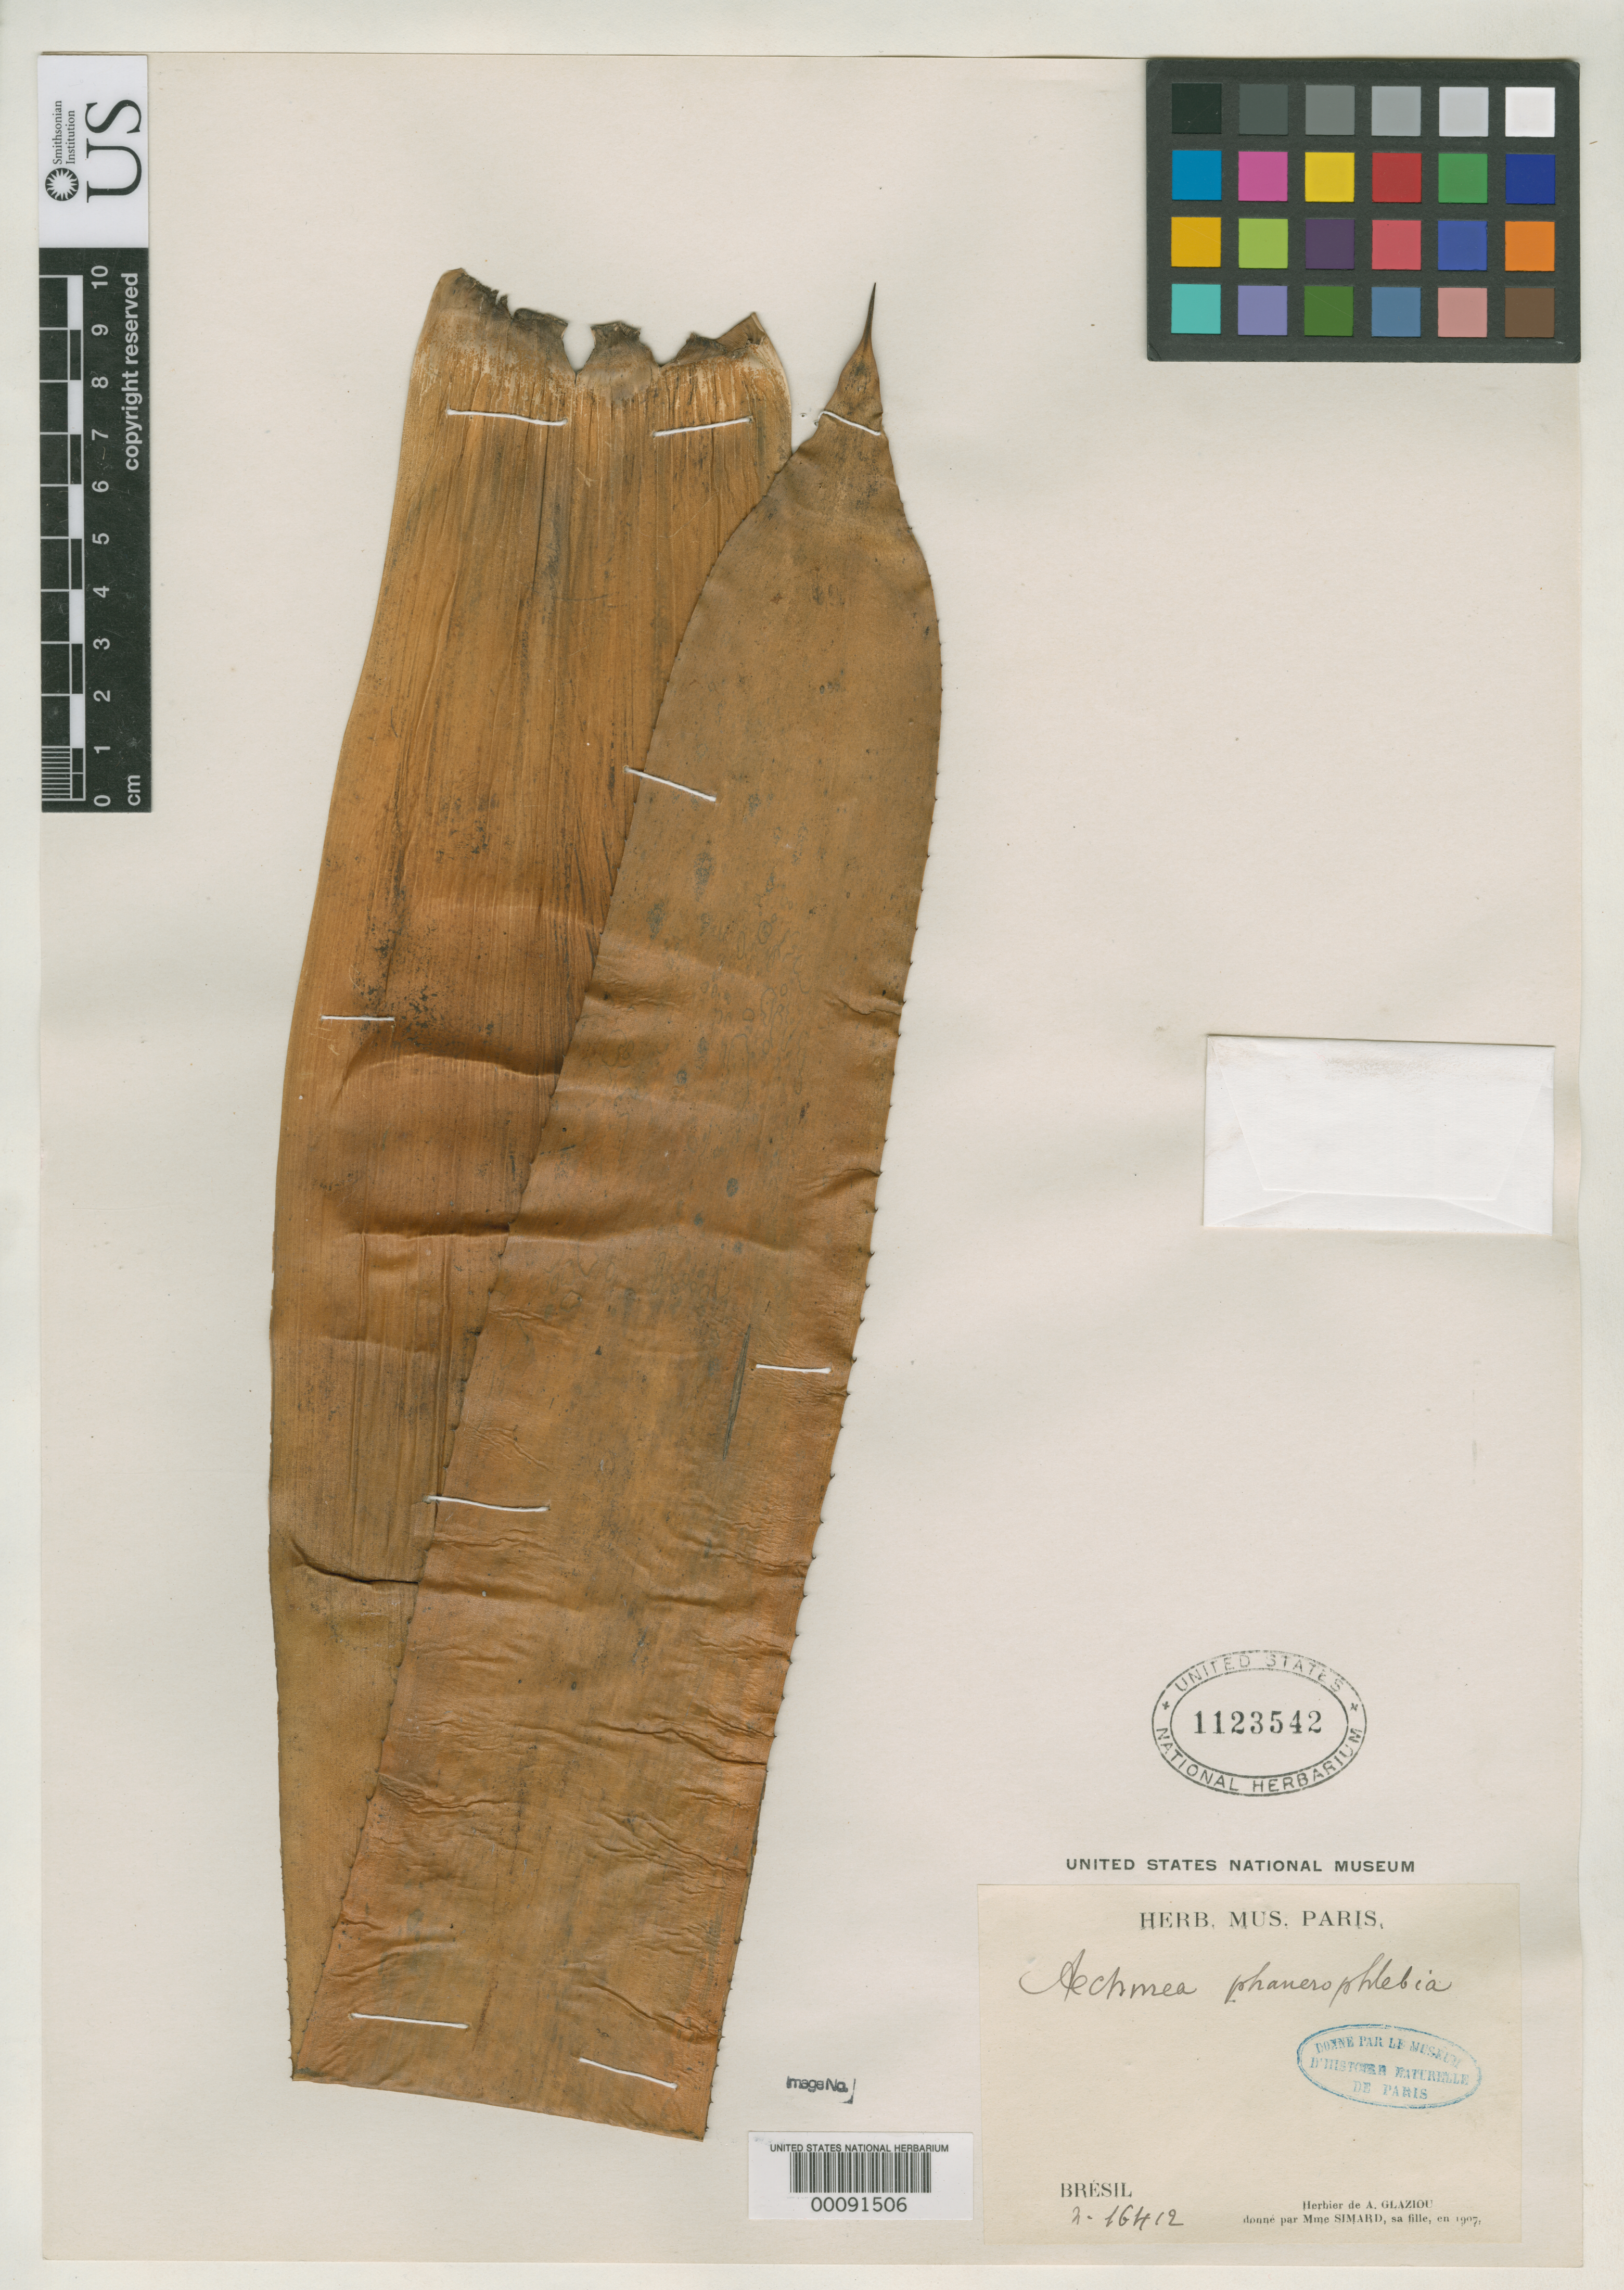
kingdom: Plantae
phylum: Tracheophyta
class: Liliopsida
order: Poales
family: Bromeliaceae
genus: Aechmea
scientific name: Aechmea phanerophlebia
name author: Baker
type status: Type Collection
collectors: A. F. M. Glaziou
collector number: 16412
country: Brazil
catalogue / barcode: US 1123542